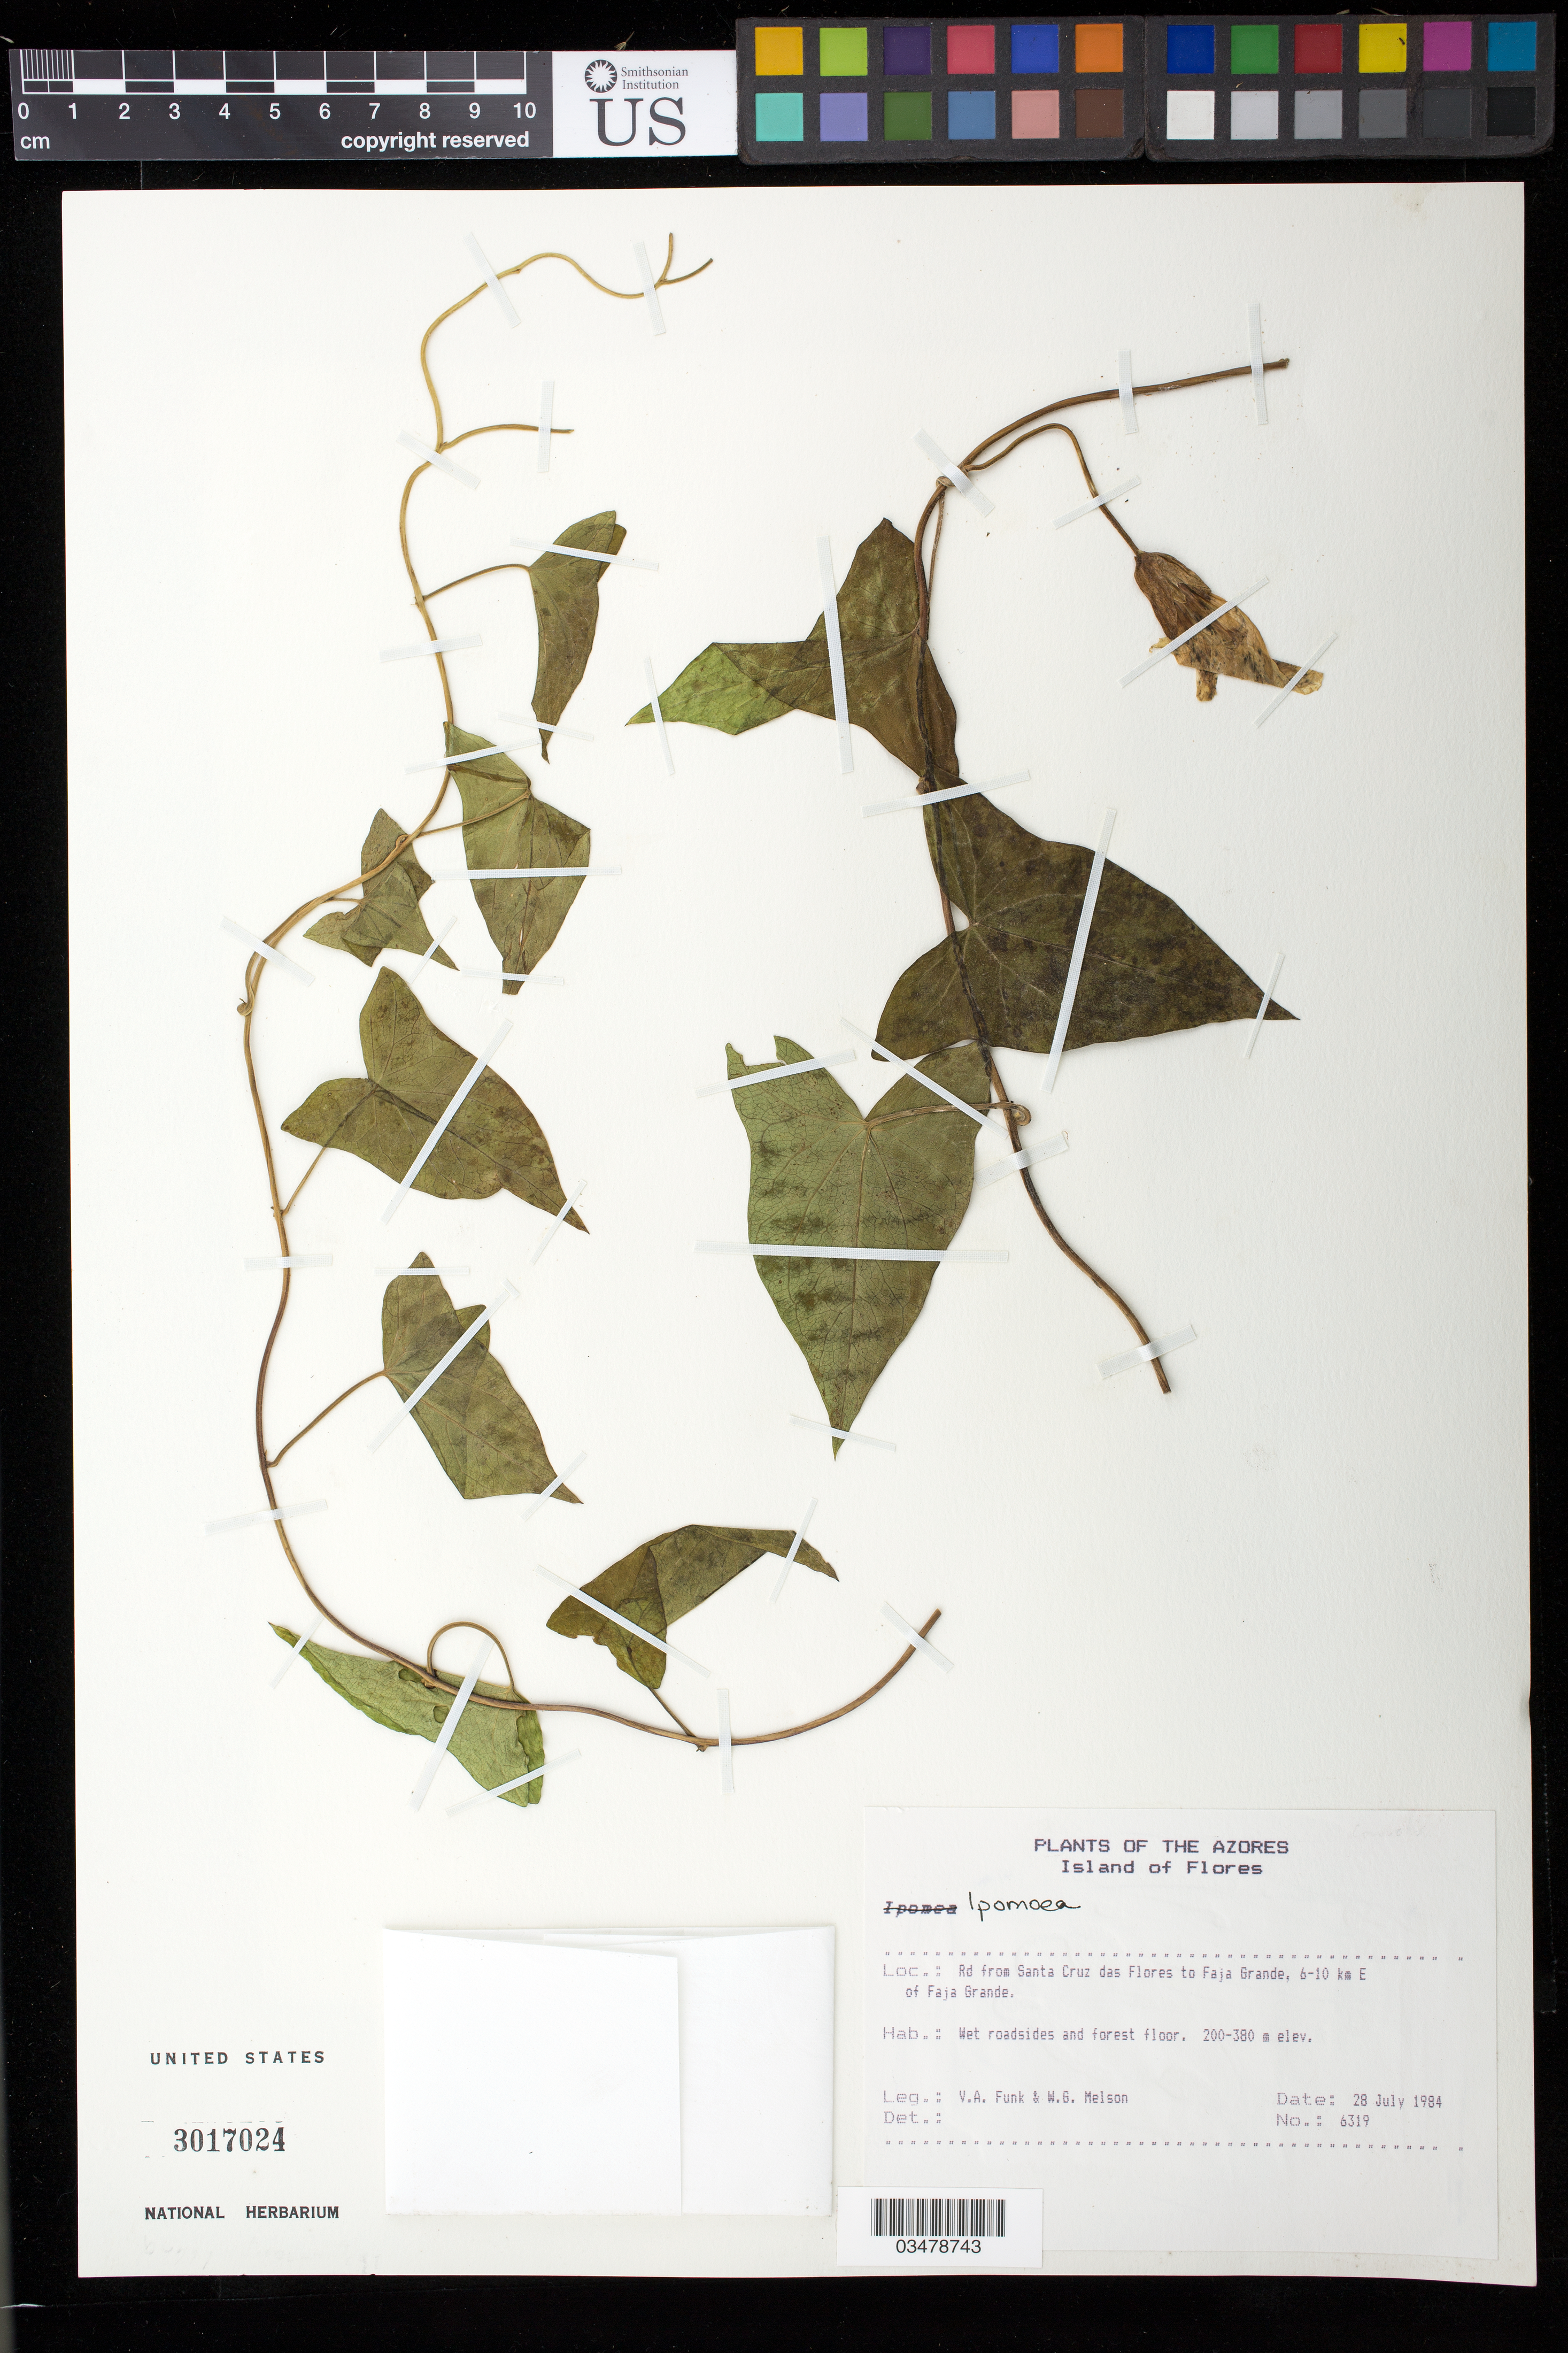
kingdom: Plantae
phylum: Tracheophyta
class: Magnoliopsida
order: Solanales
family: Convolvulaceae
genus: Ipomoea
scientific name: Ipomoea sp.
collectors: V. Funk & W. Melson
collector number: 6319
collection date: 1984-07-28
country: Portugal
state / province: Azores (Aut. Reg.)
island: Flores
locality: Island of Flores. Rd from Santa Cruz das Flores to Faja Grande, 6-10 km E of Faja Grande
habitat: Wet roadsides and forest floor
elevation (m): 200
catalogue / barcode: US 3017024